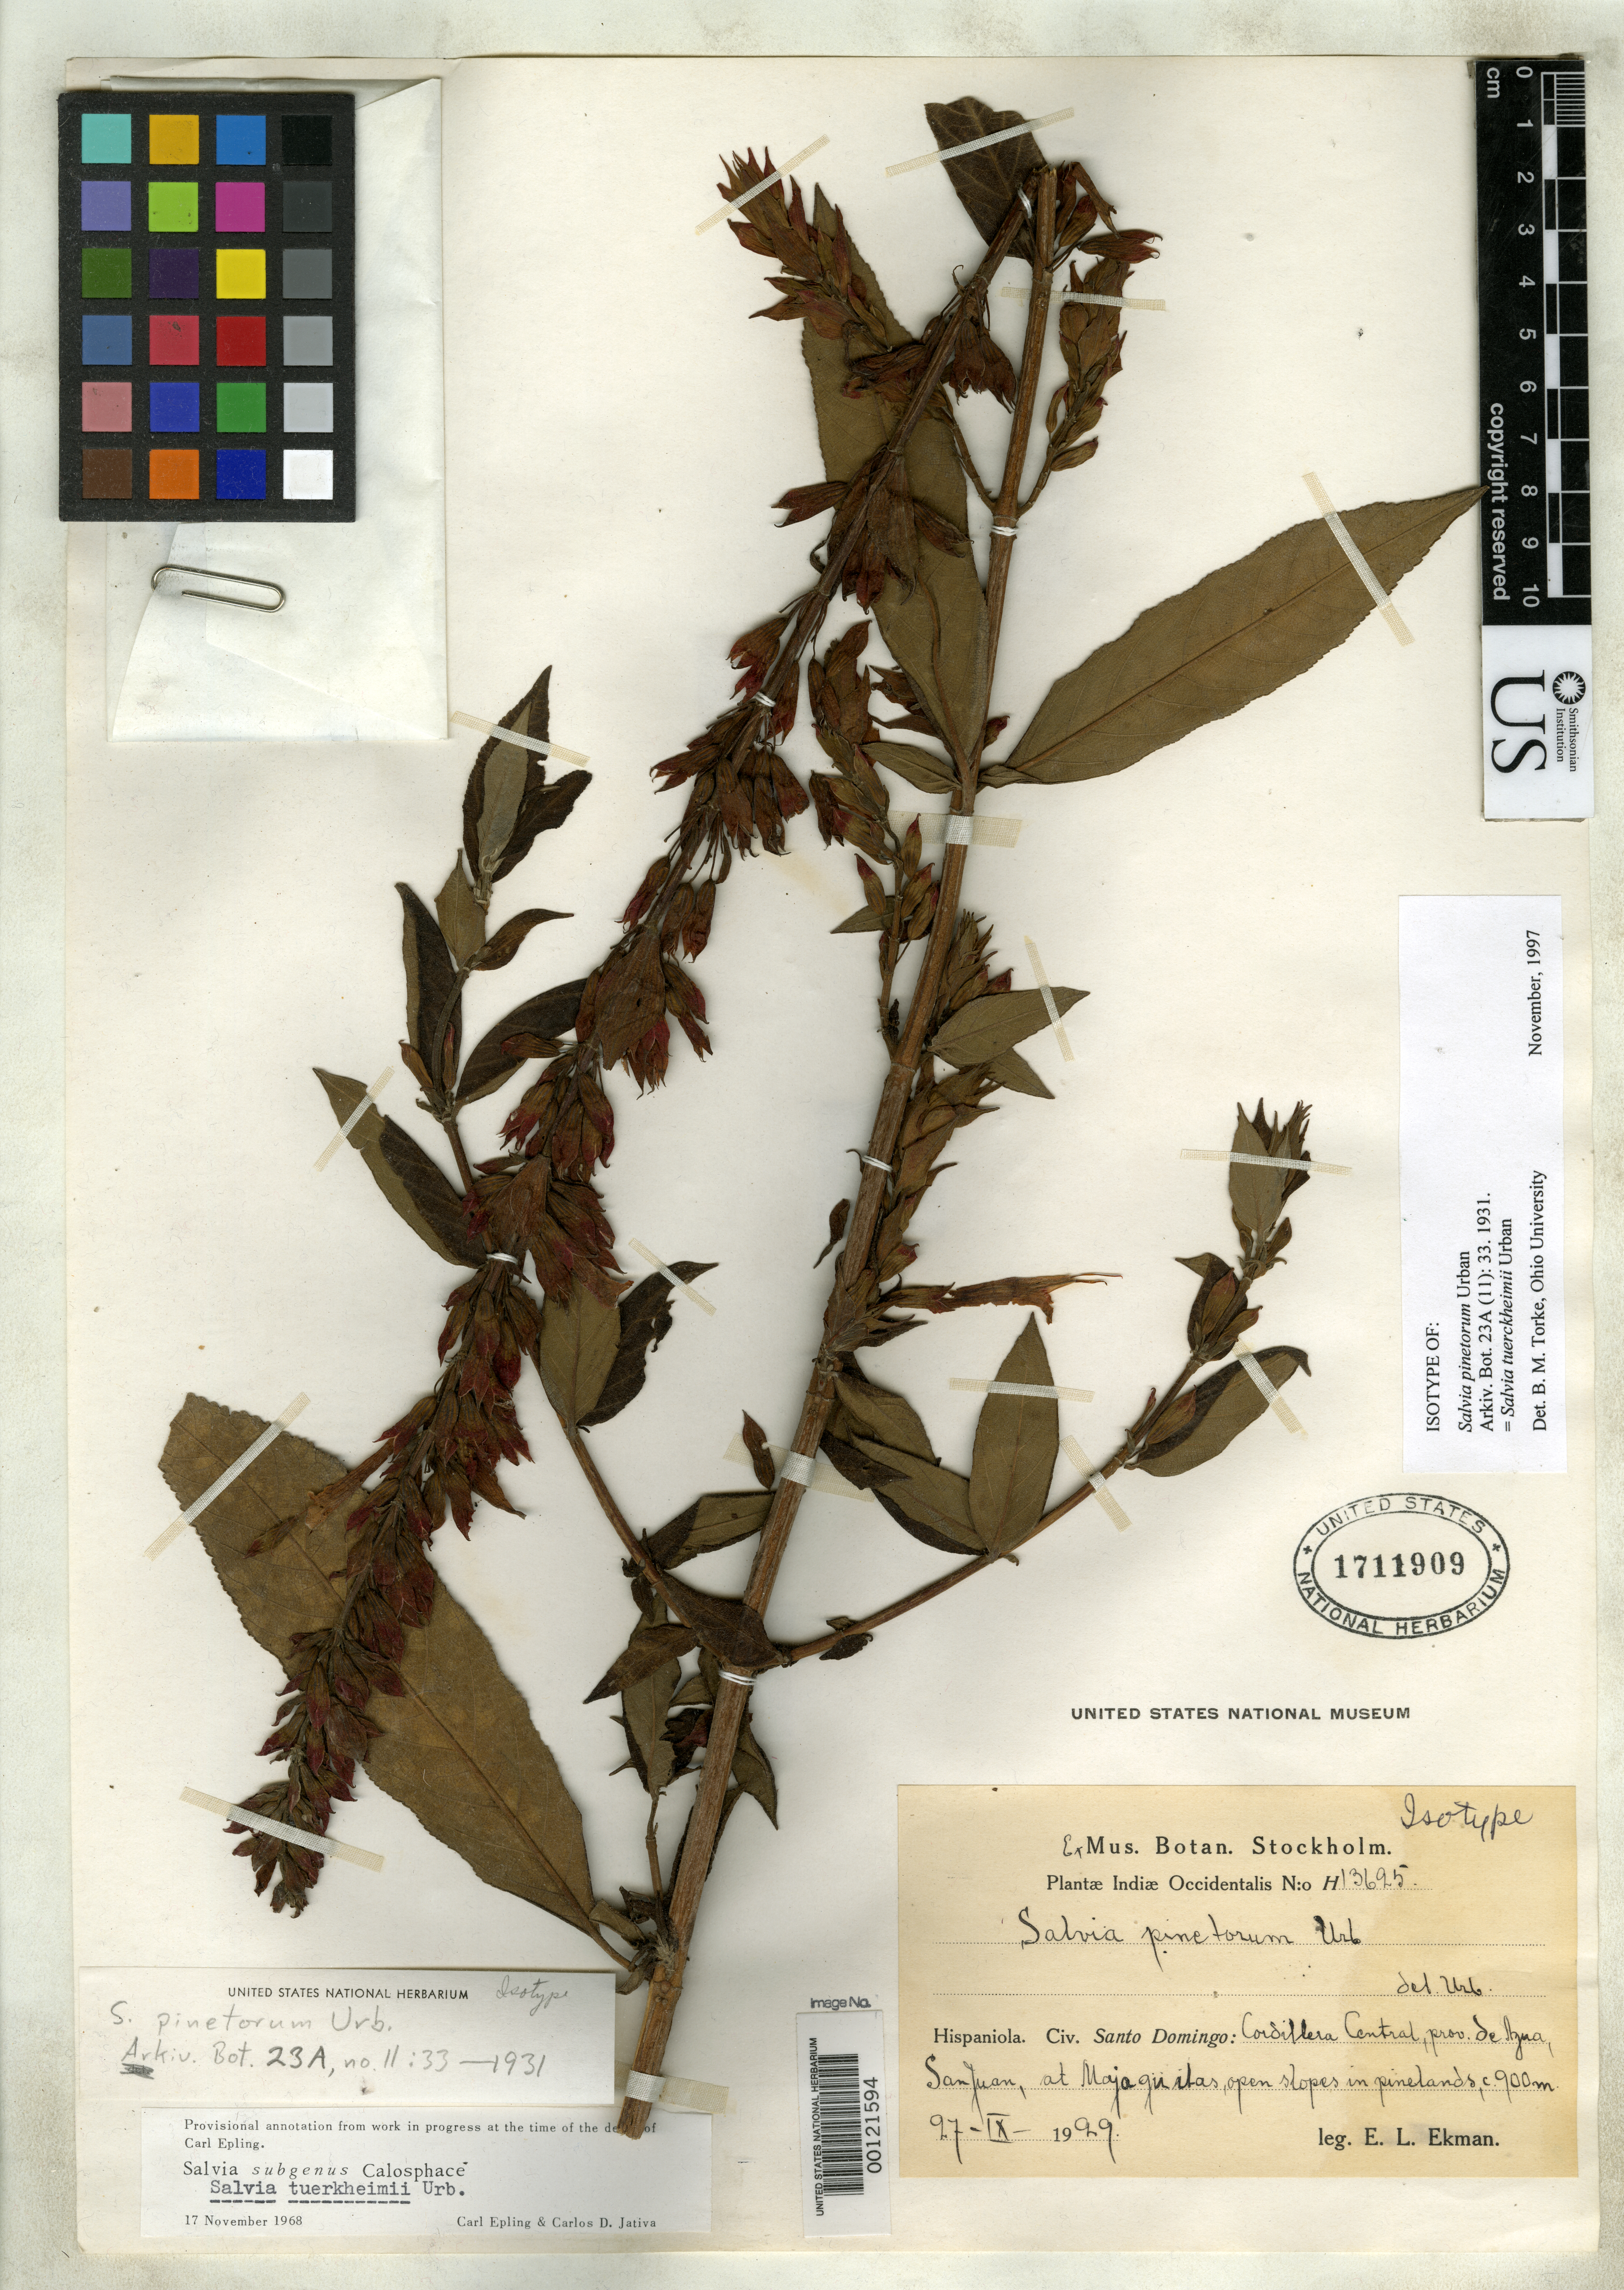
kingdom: Plantae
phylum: Tracheophyta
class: Magnoliopsida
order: Lamiales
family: Lamiaceae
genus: Salvia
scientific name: Salvia pinetorum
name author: Urb.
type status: Isotype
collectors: E. L. Ekman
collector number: H13625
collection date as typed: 27 Sep 1929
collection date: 1929-09-27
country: Dominican Republic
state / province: Azua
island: Hispaniola Island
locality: Santo Domingo Dist., San Juan, Majaguitas.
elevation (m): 9000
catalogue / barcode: US 1711909